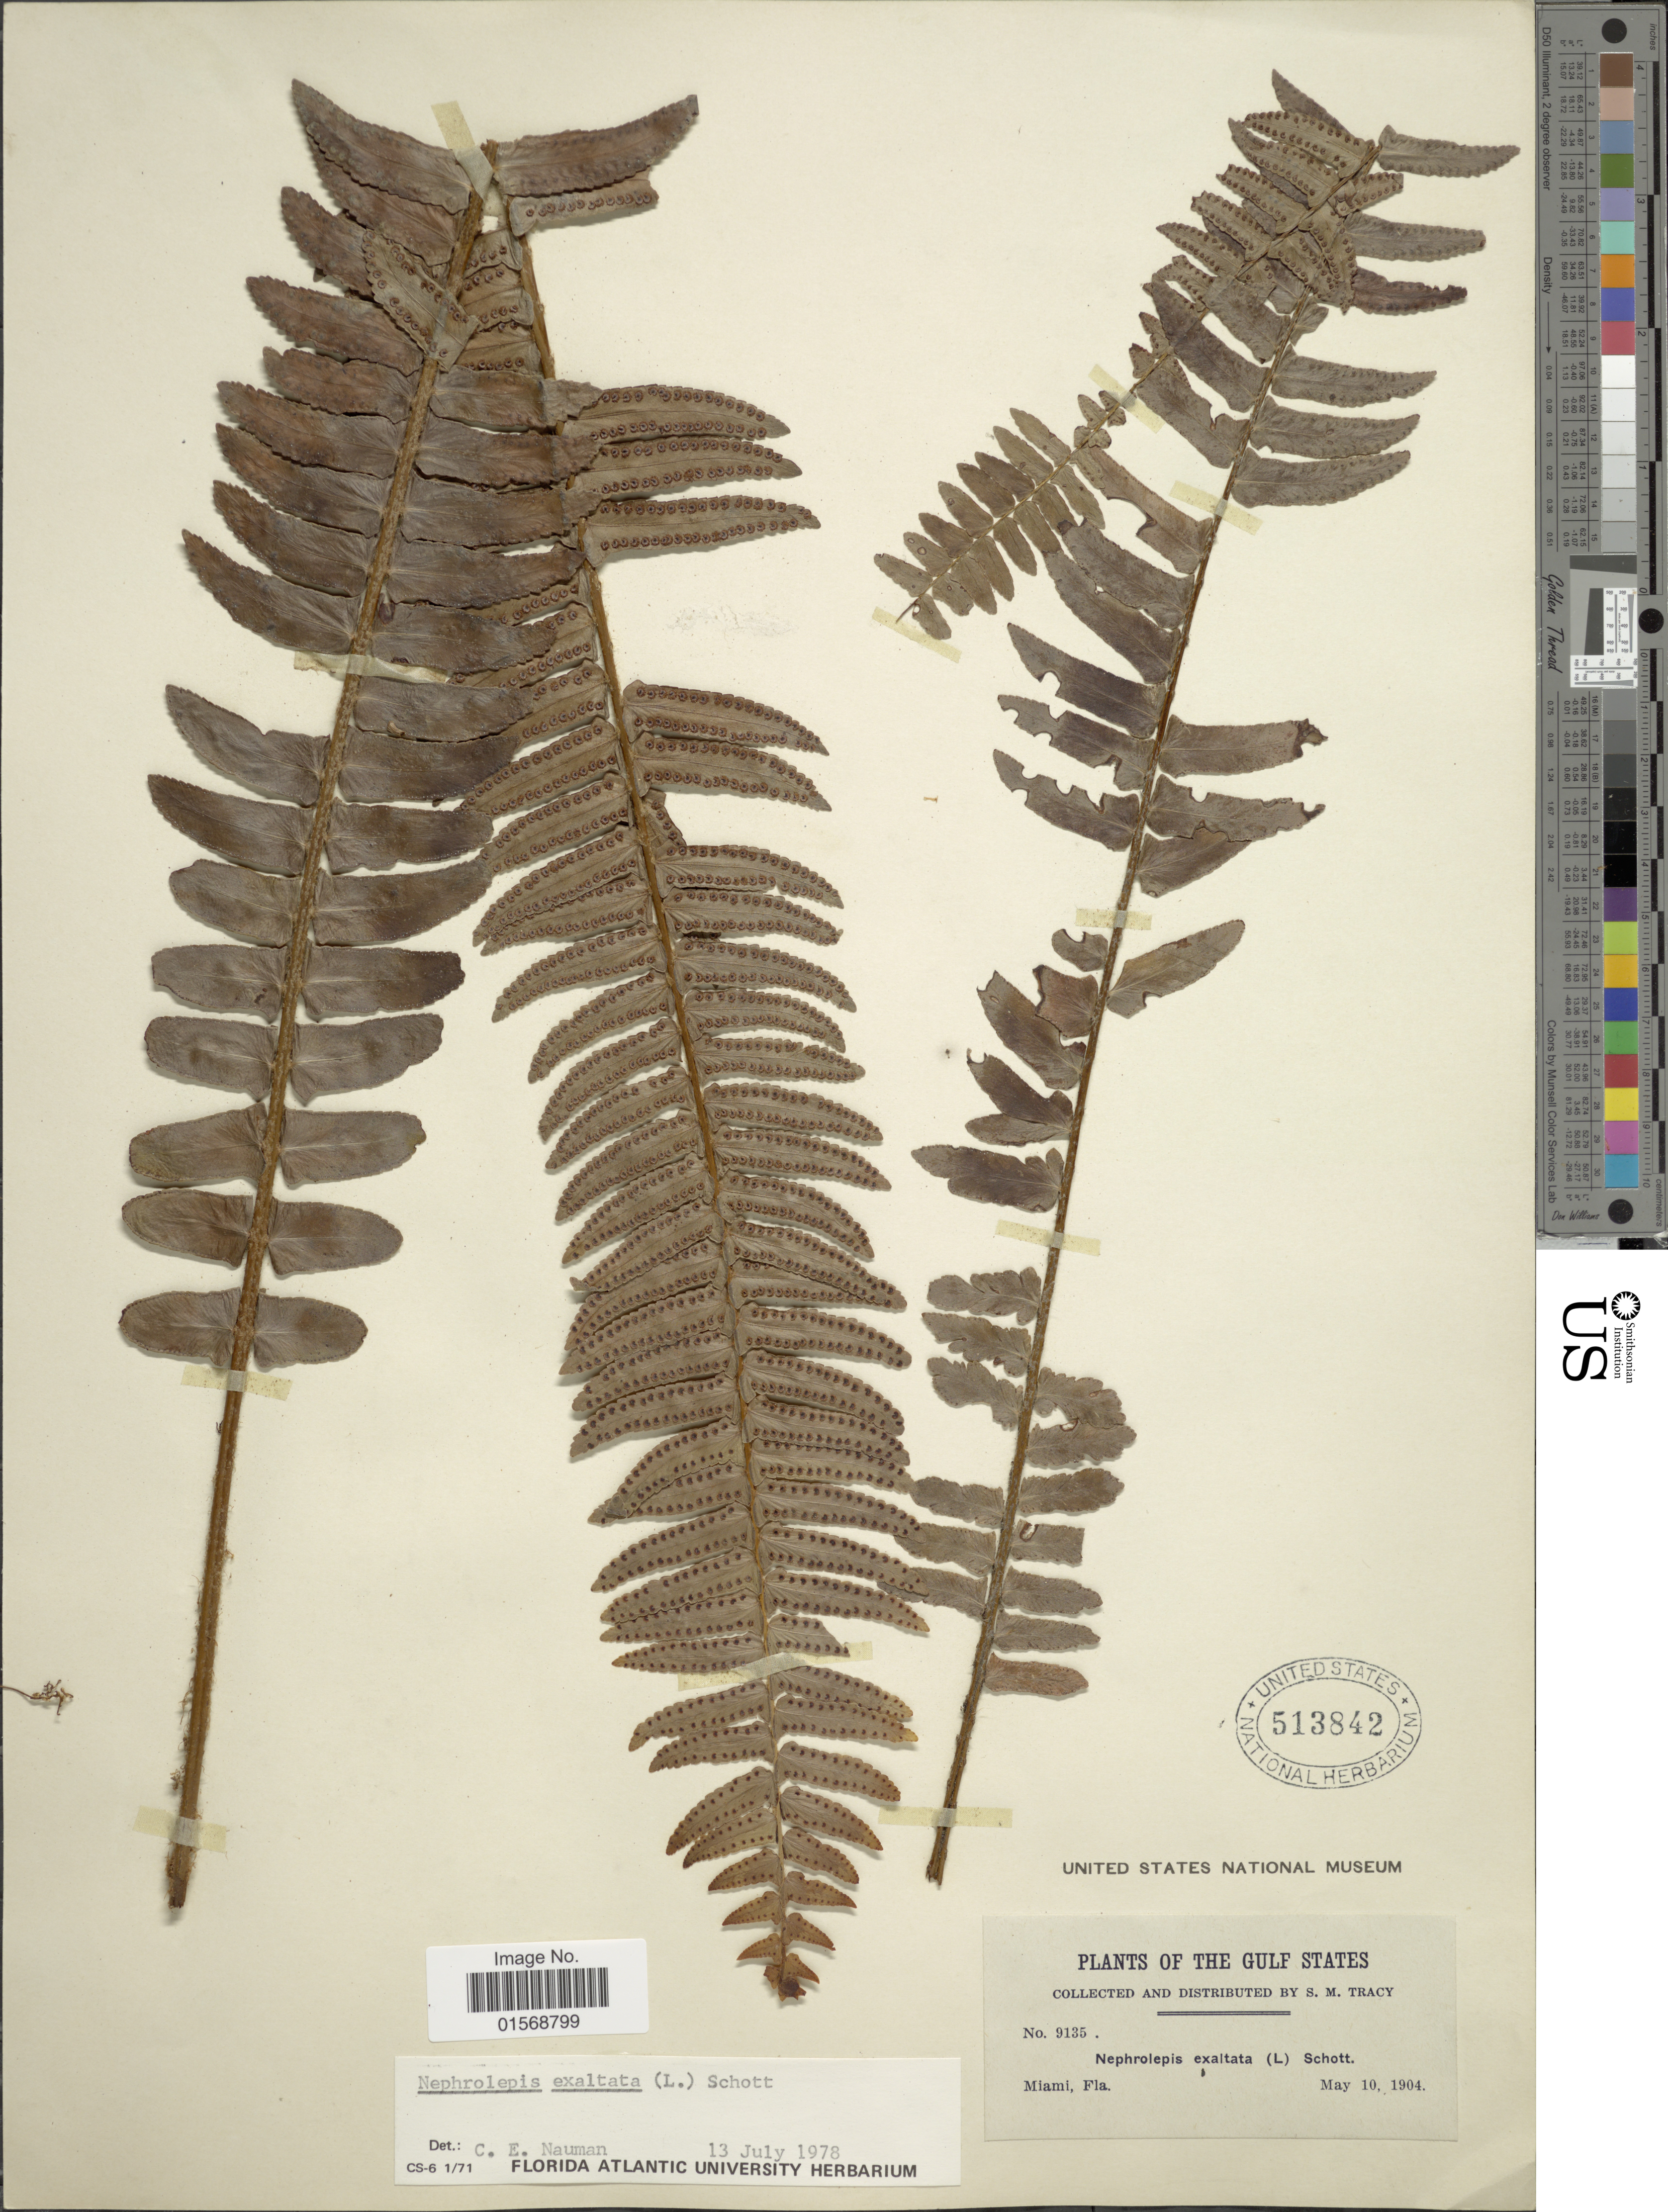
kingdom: Plantae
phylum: Tracheophyta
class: Polypodiopsida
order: Polypodiales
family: Nephrolepidaceae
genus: Nephrolepis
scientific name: Nephrolepis exaltata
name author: (L.) Schott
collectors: S. M. Tracy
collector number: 9135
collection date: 1904-05-10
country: United States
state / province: Florida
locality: Gulf States, Miami, Fla.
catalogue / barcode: US 513842